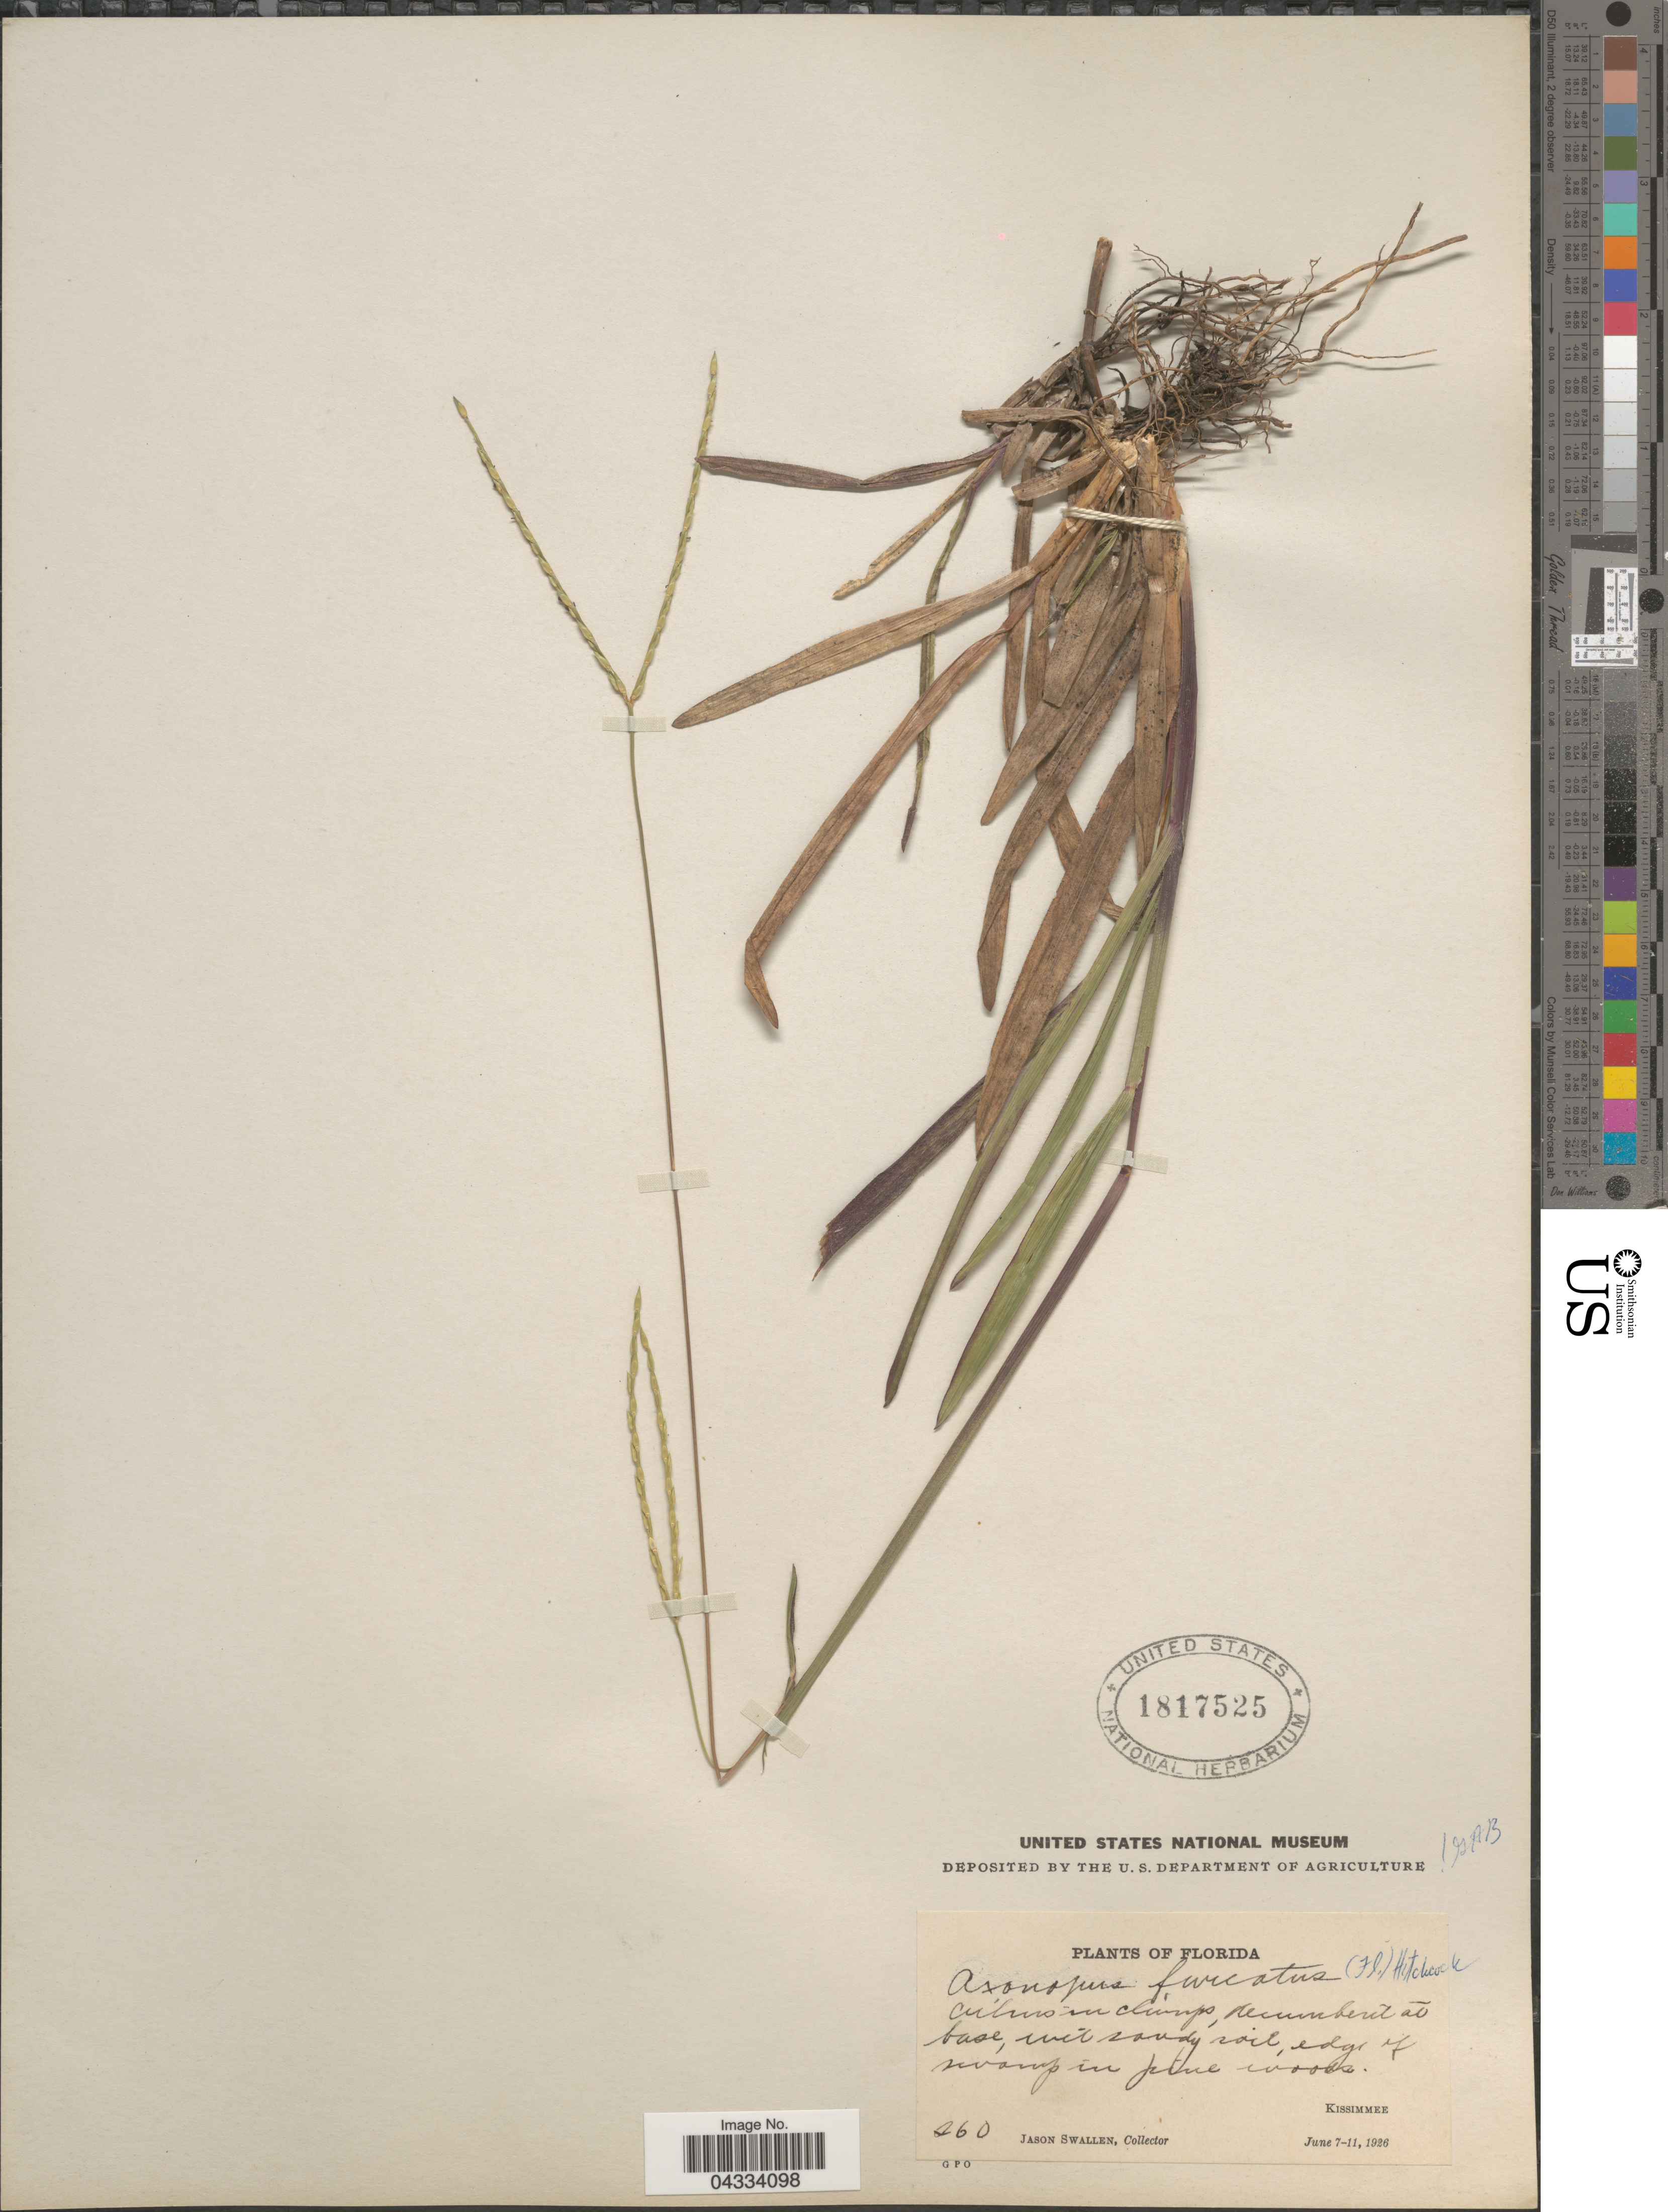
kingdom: Plantae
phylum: Tracheophyta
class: Liliopsida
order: Poales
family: Poaceae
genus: Axonopus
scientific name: Axonopus furcatus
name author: (Flüggé) Hitchc.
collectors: J. R. Swallen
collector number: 260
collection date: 1926-06-07/1926-06-11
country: United States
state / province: Florida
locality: Kissimmee.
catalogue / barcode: US 1817525